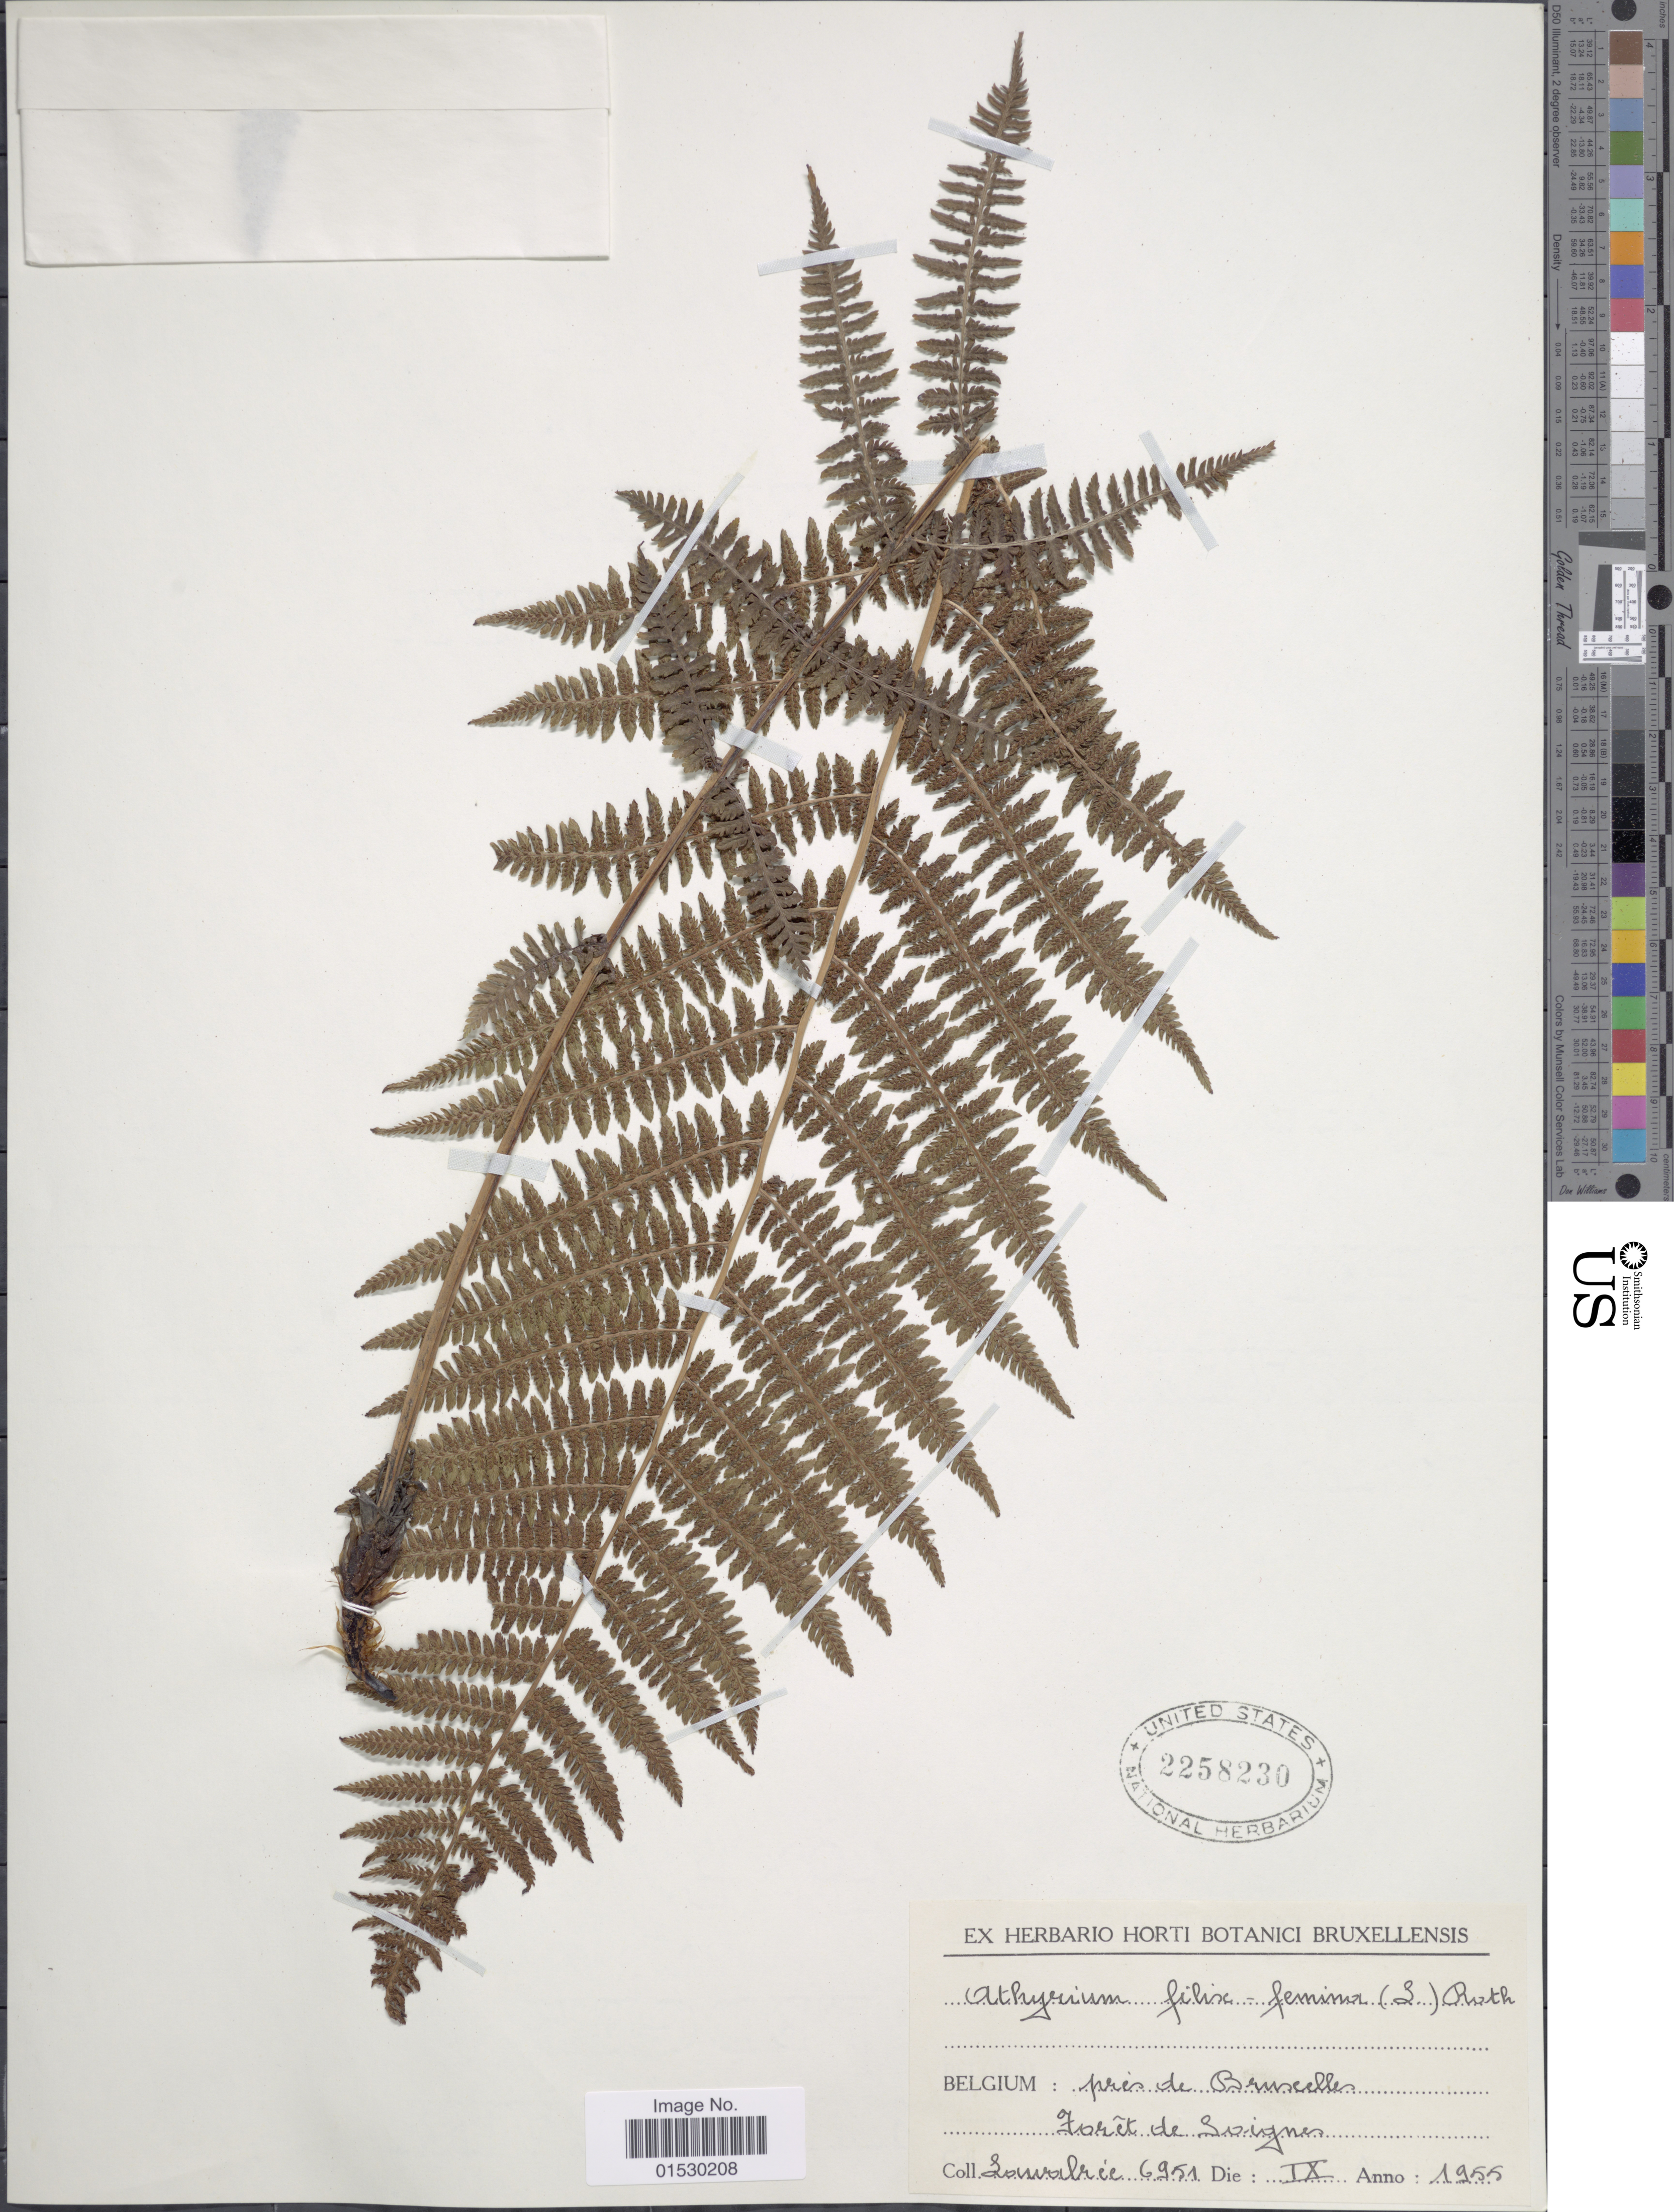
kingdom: Plantae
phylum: Tracheophyta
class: Polypodiopsida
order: Polypodiales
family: Athyriaceae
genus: Athyrium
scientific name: Athyrium filix-femina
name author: (L.) Roth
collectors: A. G. Lawalrée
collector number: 6951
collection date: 1955-09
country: Belgium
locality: Pres de Bruscelles, Foret de Svignes [interpreted]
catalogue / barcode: US 2258230